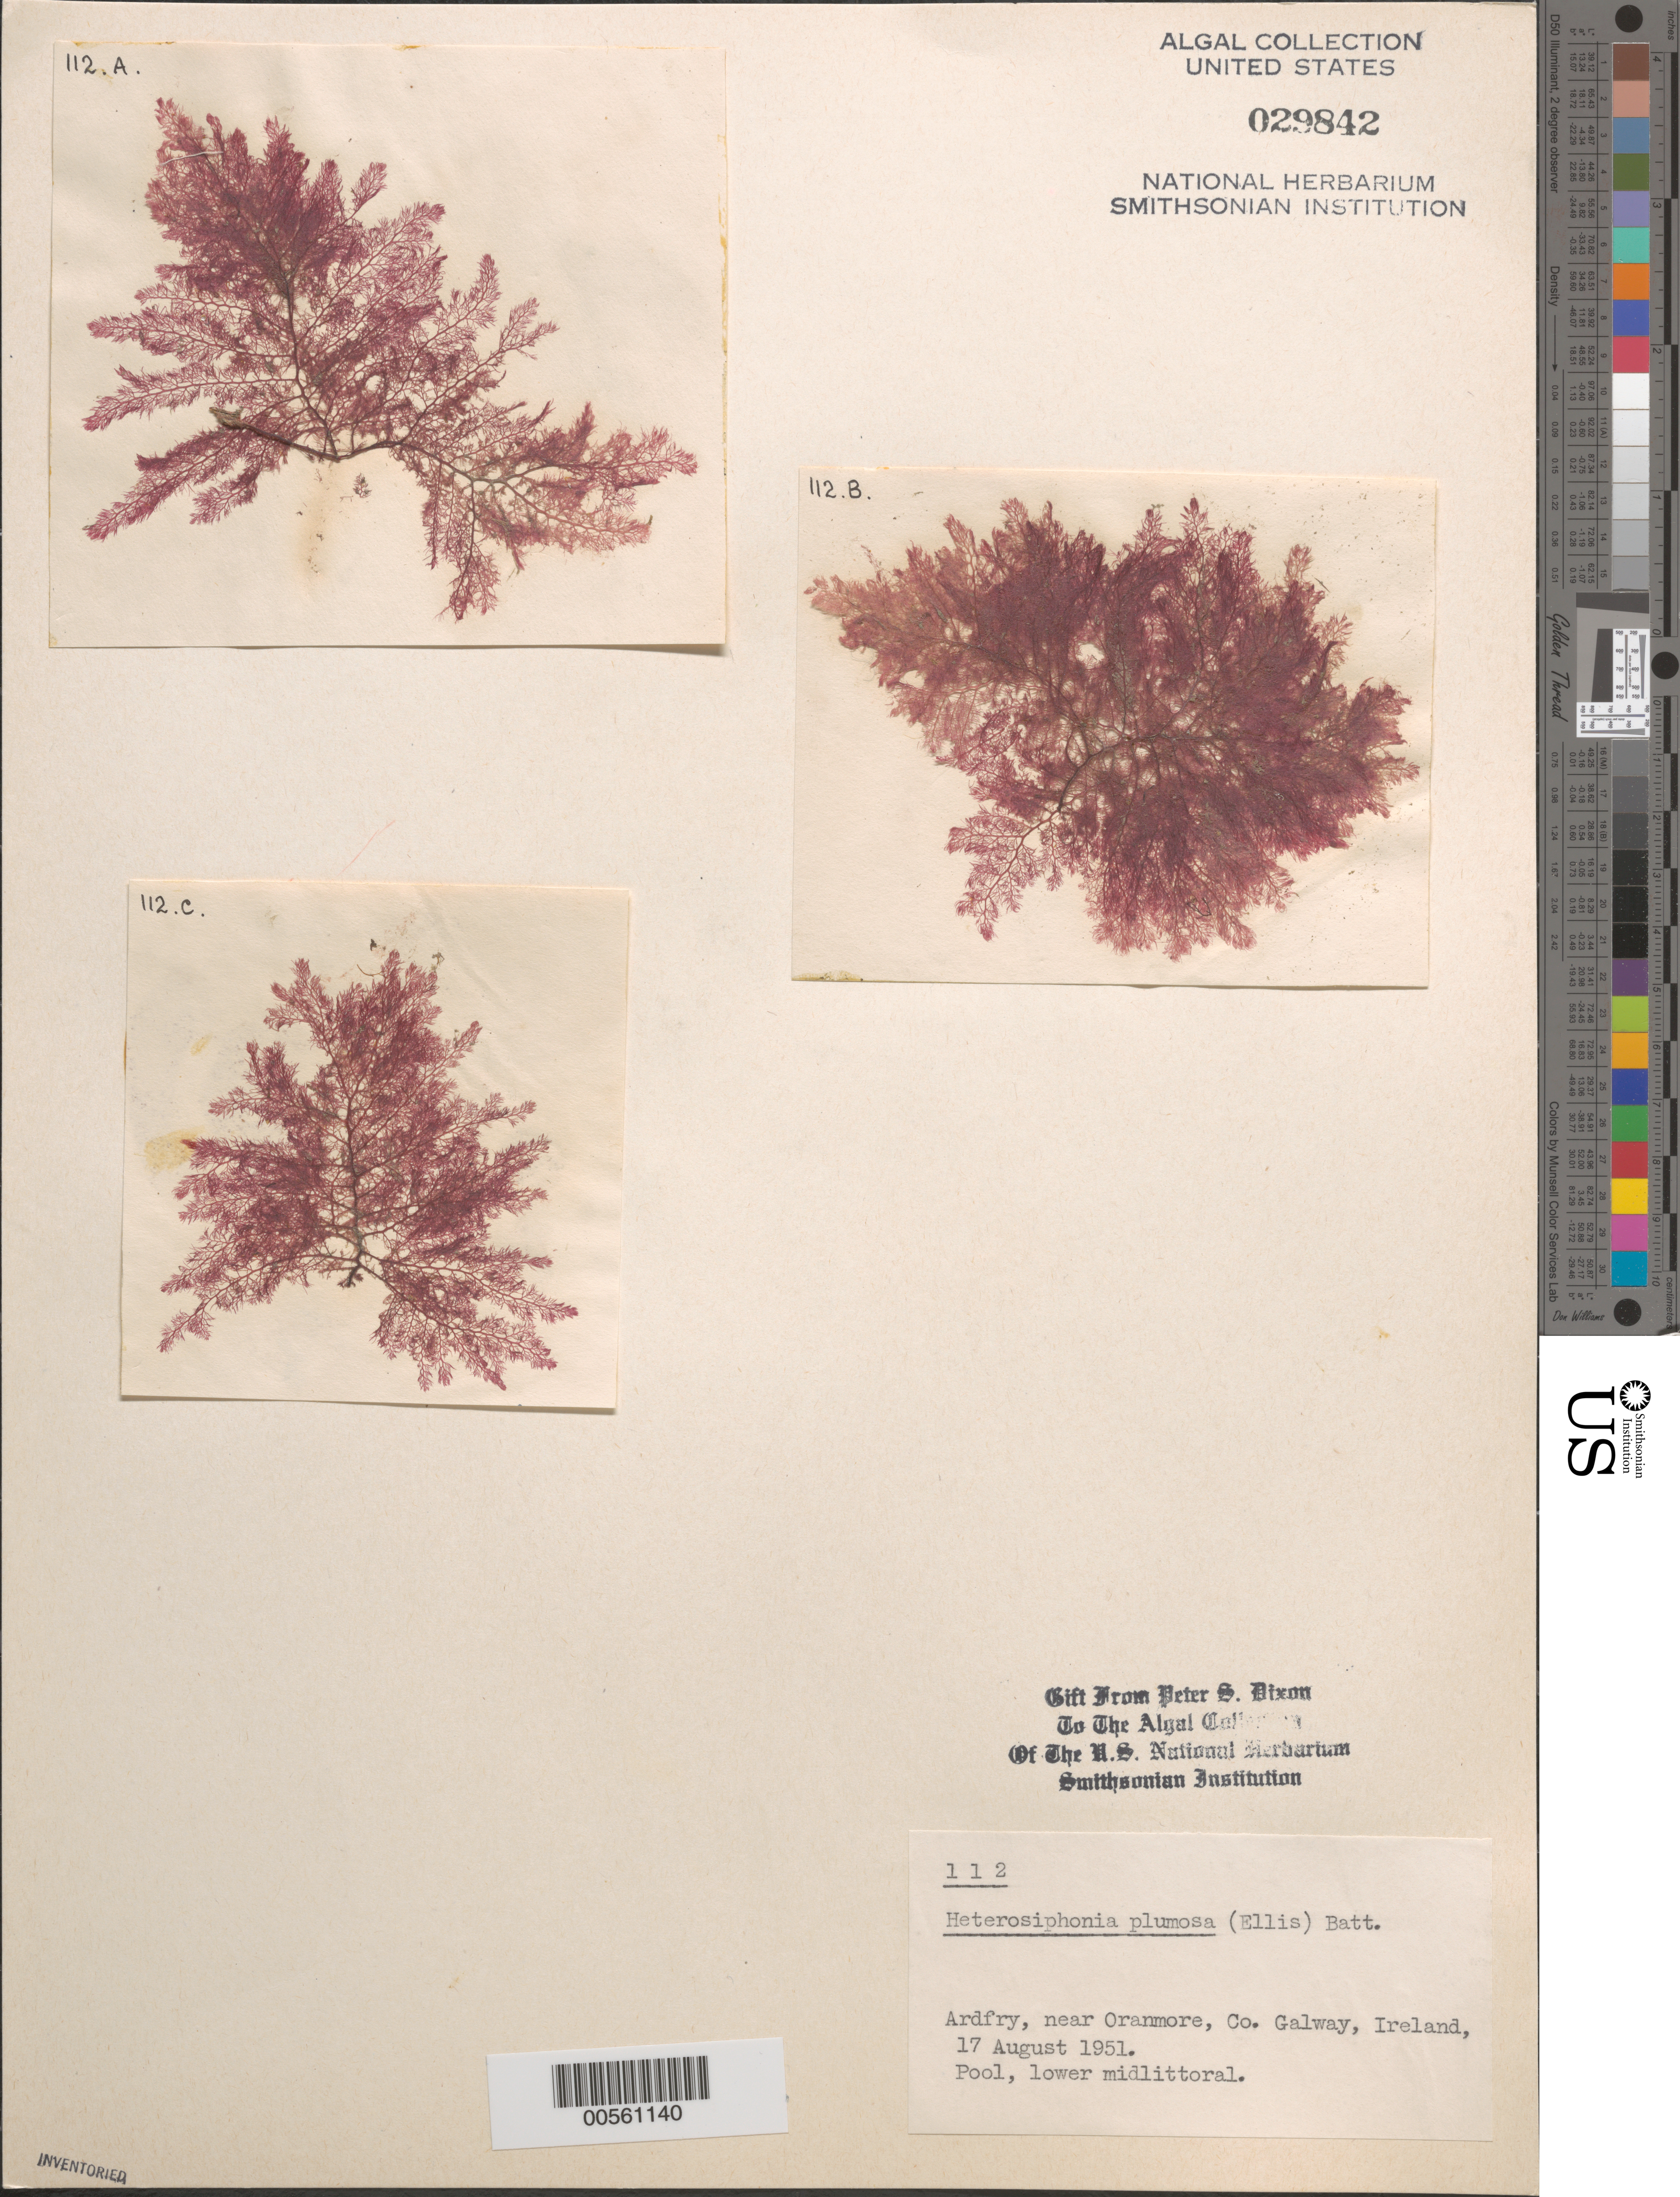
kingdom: Plantae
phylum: Rhodophyta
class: Florideophyceae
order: Ceramiales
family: Dasyaceae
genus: Heterosiphonia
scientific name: Heterosiphonia plumosa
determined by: Dixon, P. S.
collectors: P. S. Dixon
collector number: PSD 112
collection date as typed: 17 Aug 1951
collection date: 1951-08-17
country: Ireland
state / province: Connaught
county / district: Galway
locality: Ardfry near Oranmore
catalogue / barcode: US 29842